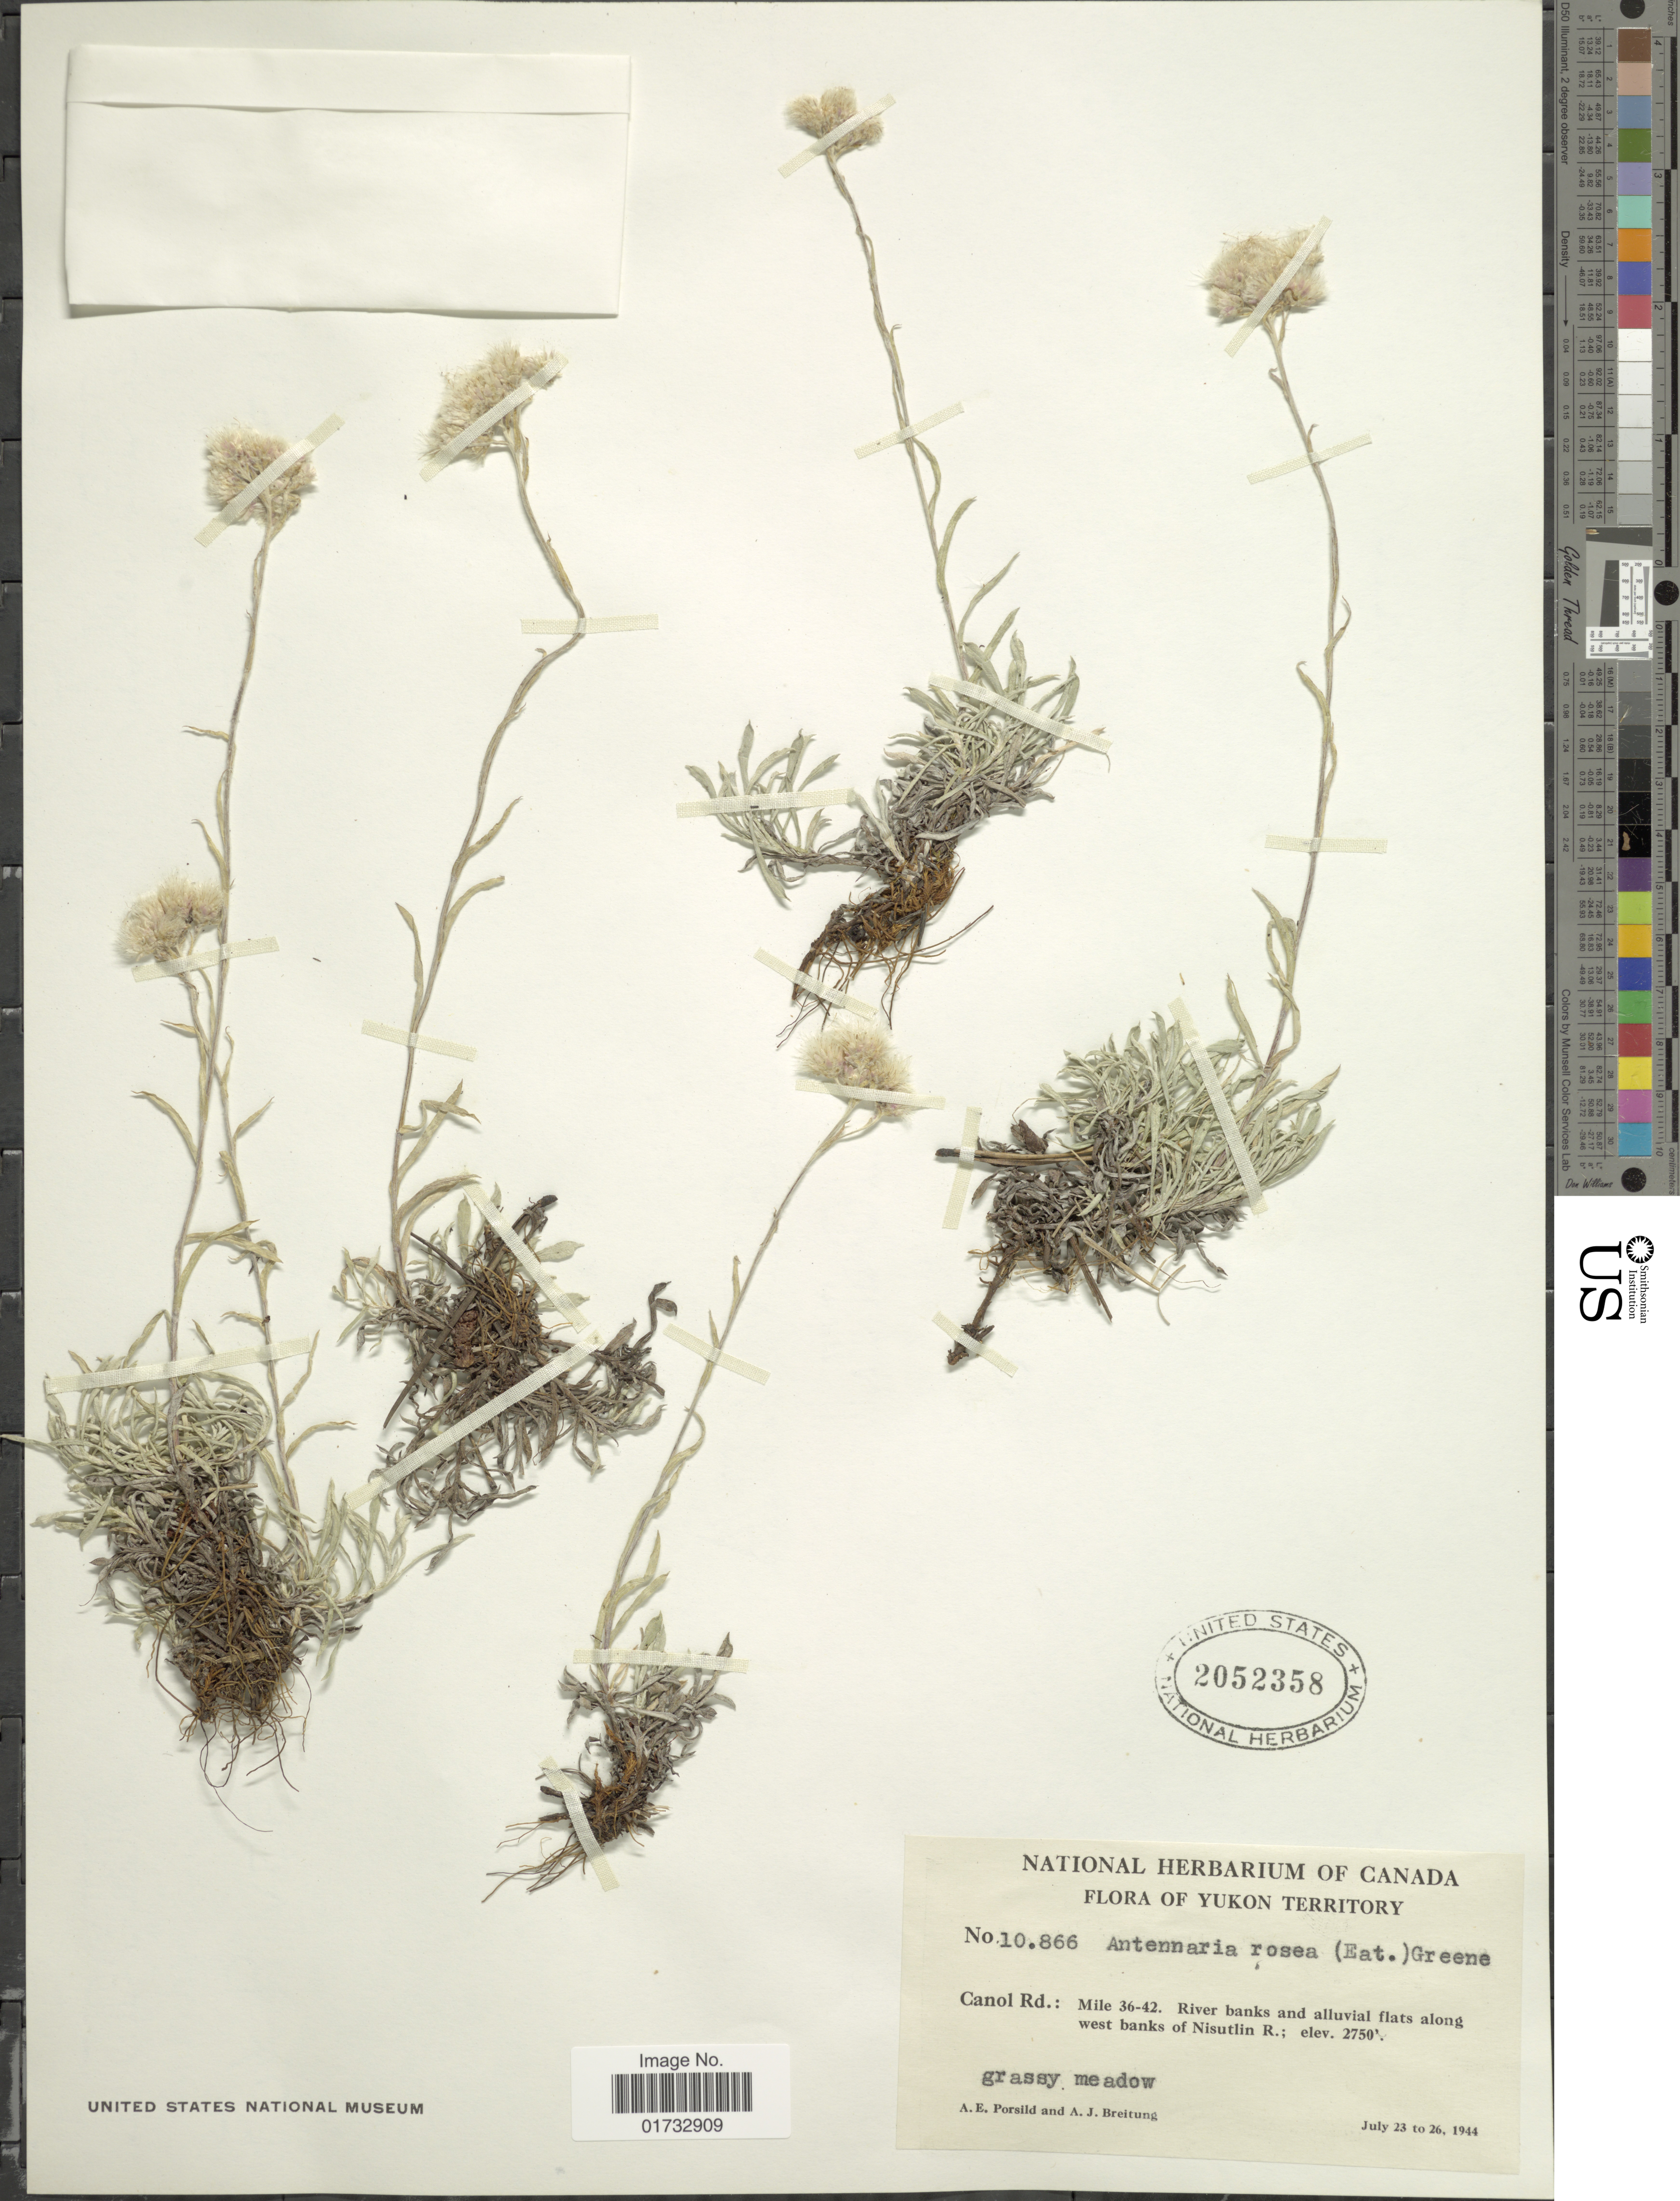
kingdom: Plantae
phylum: Tracheophyta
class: Magnoliopsida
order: Asterales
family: Asteraceae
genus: Antennaria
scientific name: Antennaria rosea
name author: Greene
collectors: A. E. Porsild & A. Breitung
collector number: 10866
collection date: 1944-07-23/1944-07-26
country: Canada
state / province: Yukon Territory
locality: Canol Rd.: mile 36-42, River banks and alluvial falts along west banks of Nisutlin R.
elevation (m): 838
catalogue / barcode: US 2052358